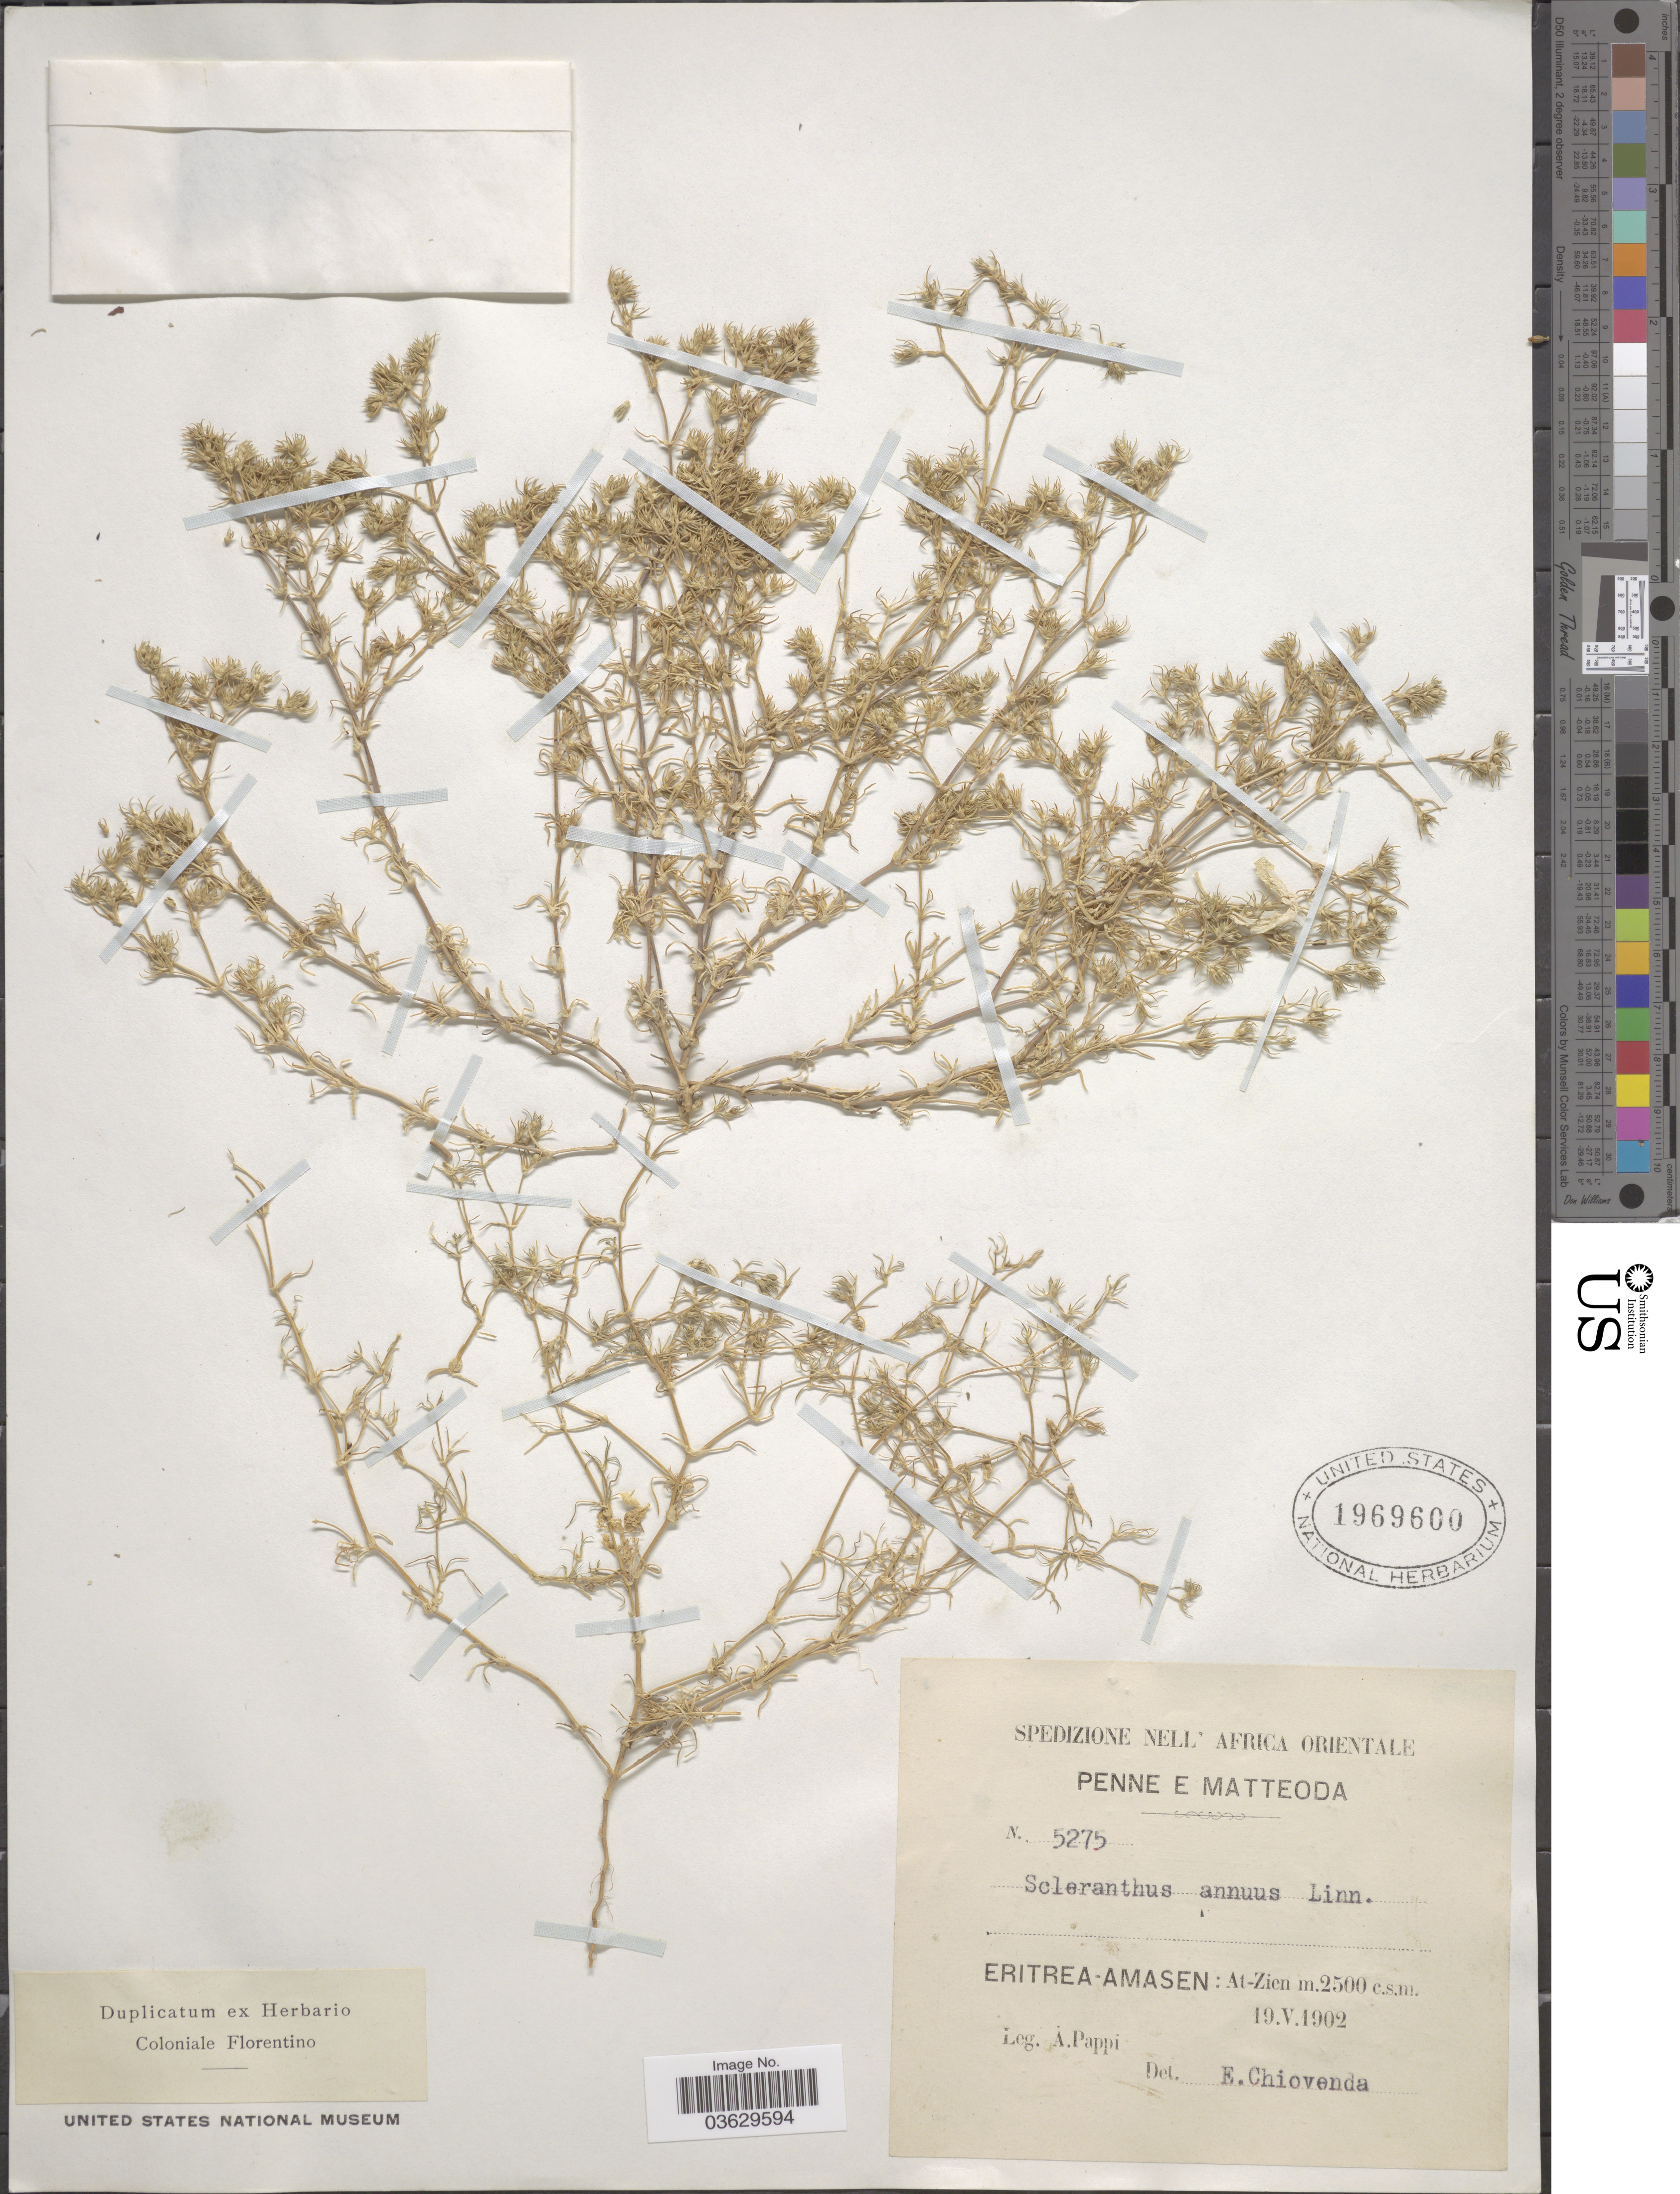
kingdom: Plantae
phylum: Tracheophyta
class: Magnoliopsida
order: Caryophyllales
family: Caryophyllaceae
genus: Scleranthus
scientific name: Scleranthus annuus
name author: L.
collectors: A. Pappi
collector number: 5275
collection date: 1902-05-19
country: Eritrea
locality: Spedizione Nell' Africa Orientale. Penne e Matteoda. [unsure placement] Eritrea-Amasen: At-Zien.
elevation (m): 2500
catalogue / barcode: US 1969600